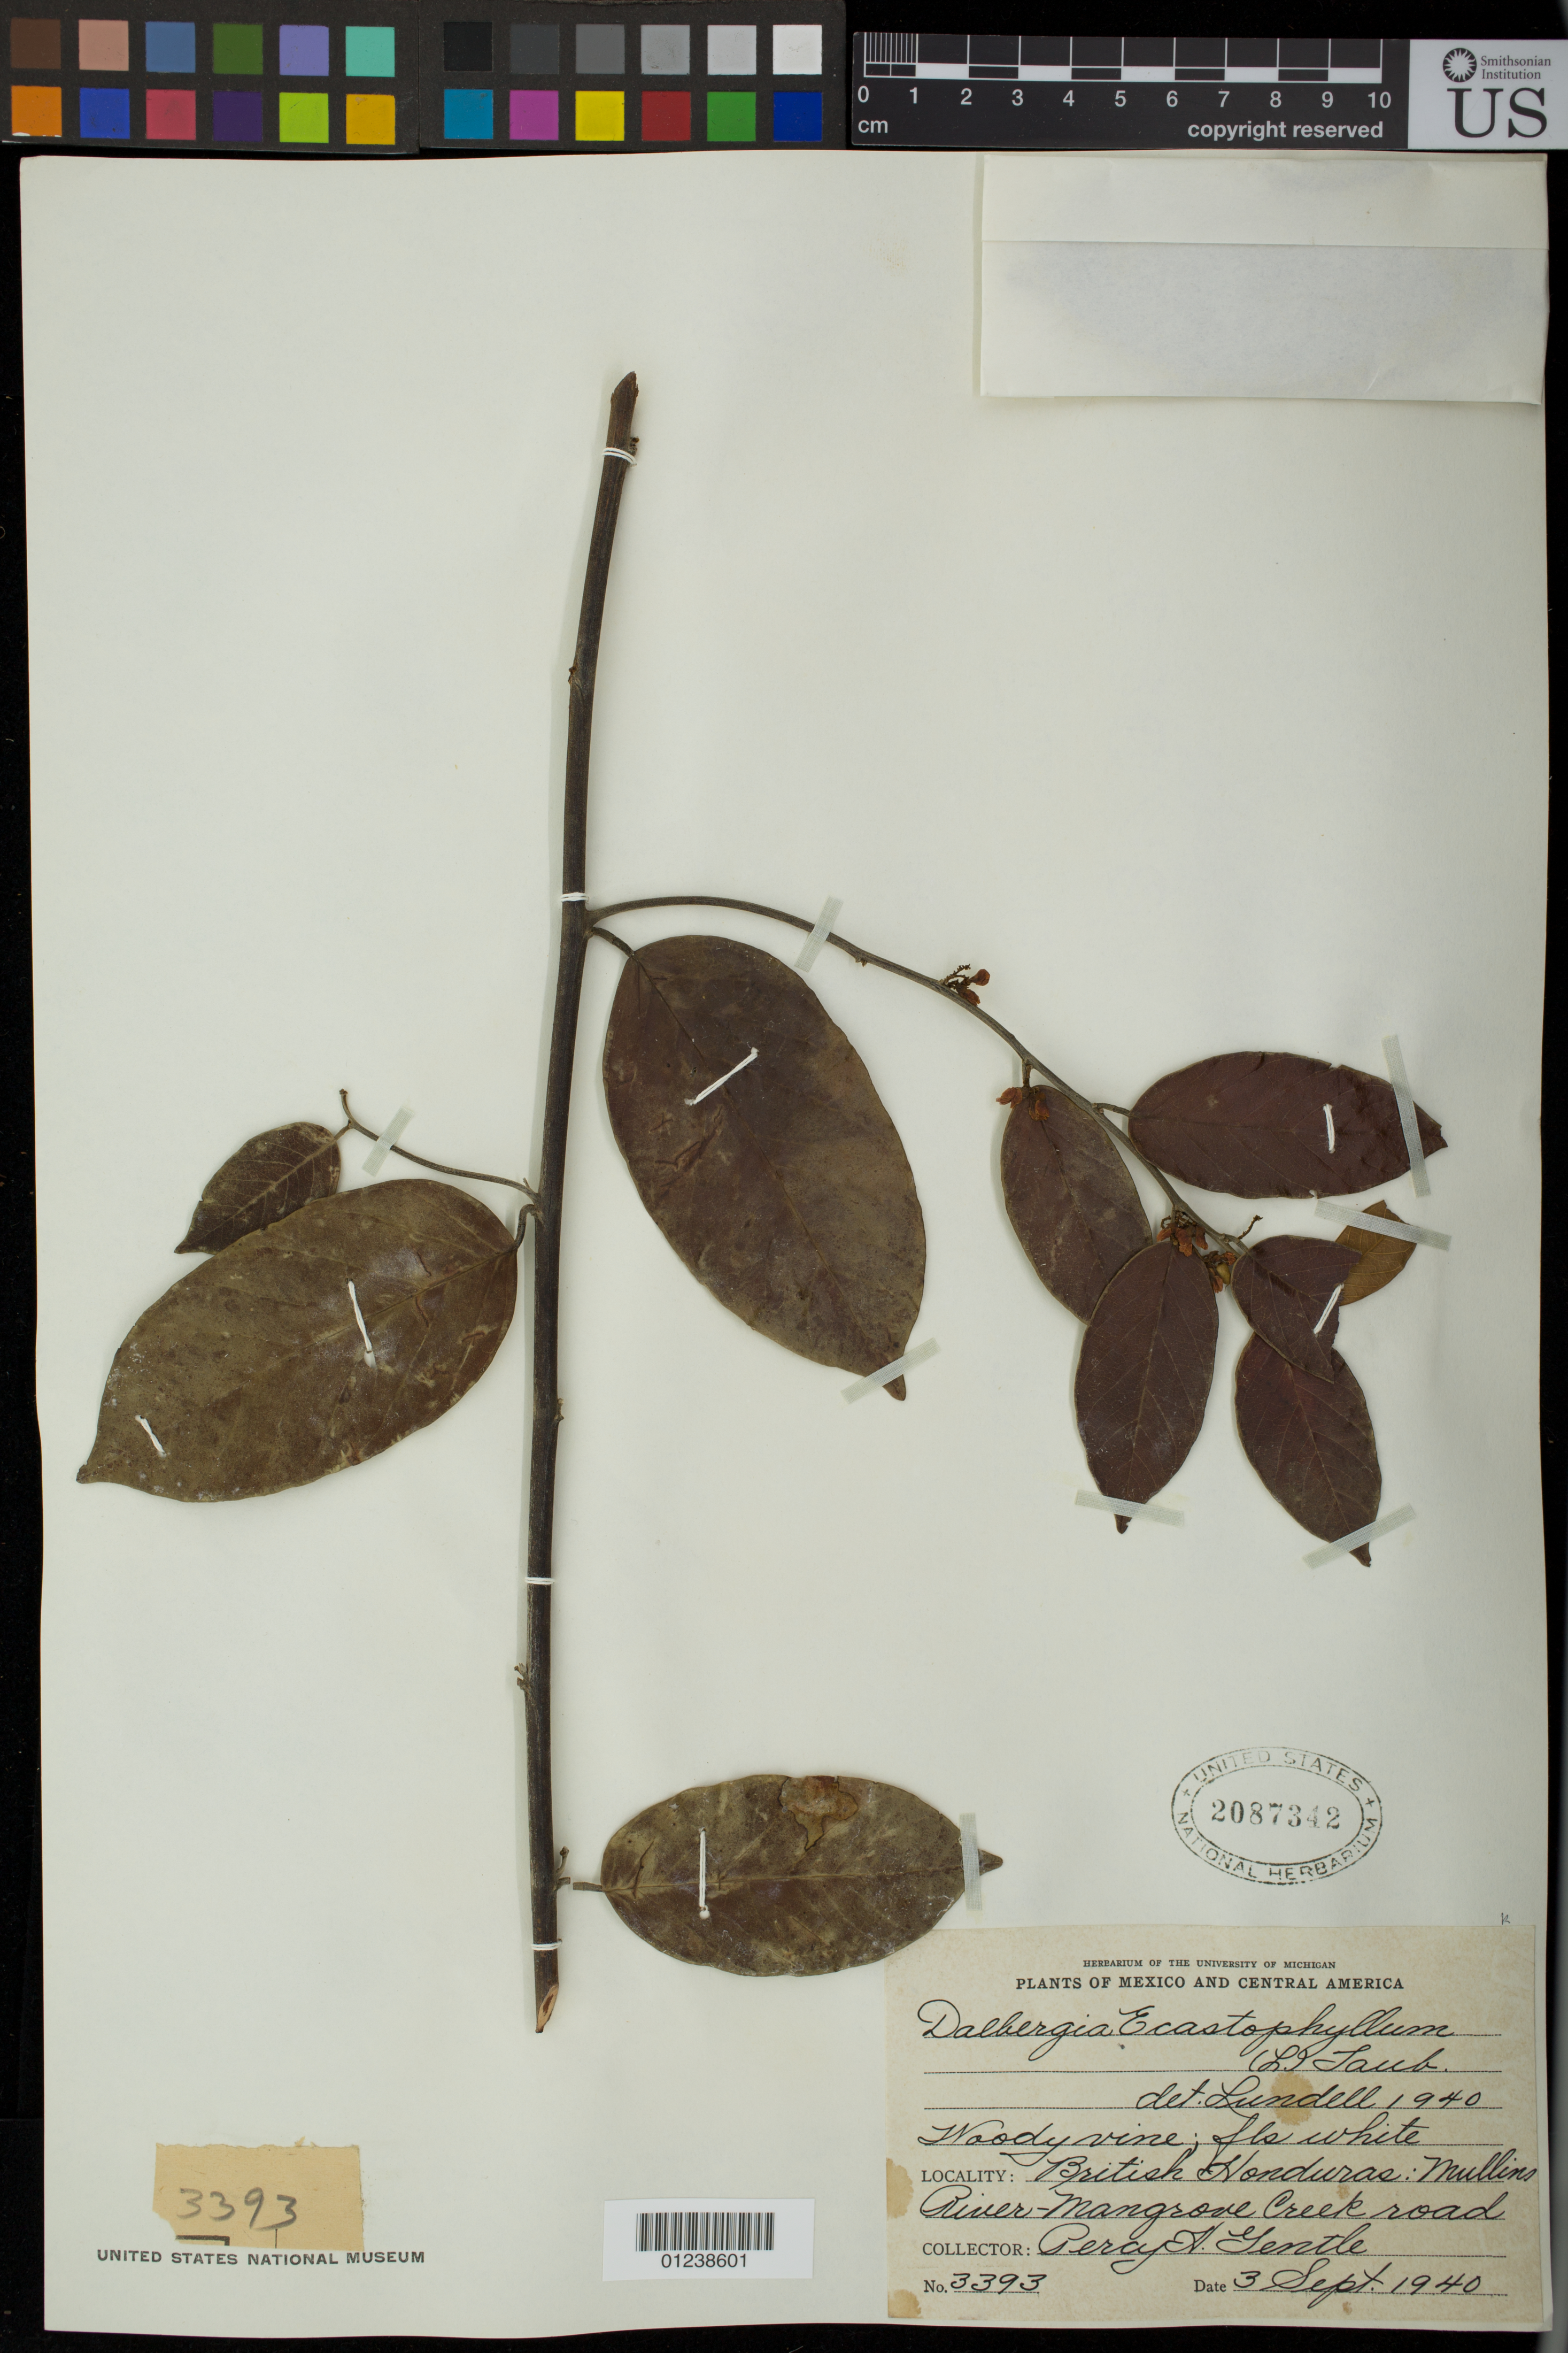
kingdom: Plantae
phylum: Tracheophyta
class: Magnoliopsida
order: Fabales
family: Fabaceae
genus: Dalbergia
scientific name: Dalbergia ecastaphyllum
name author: (L.) Taub.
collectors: P. H. Gentle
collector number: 3393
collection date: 1940-09-03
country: Belize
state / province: Stann Creek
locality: Mullins River - Mangrove Creek road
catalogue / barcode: US 2087342